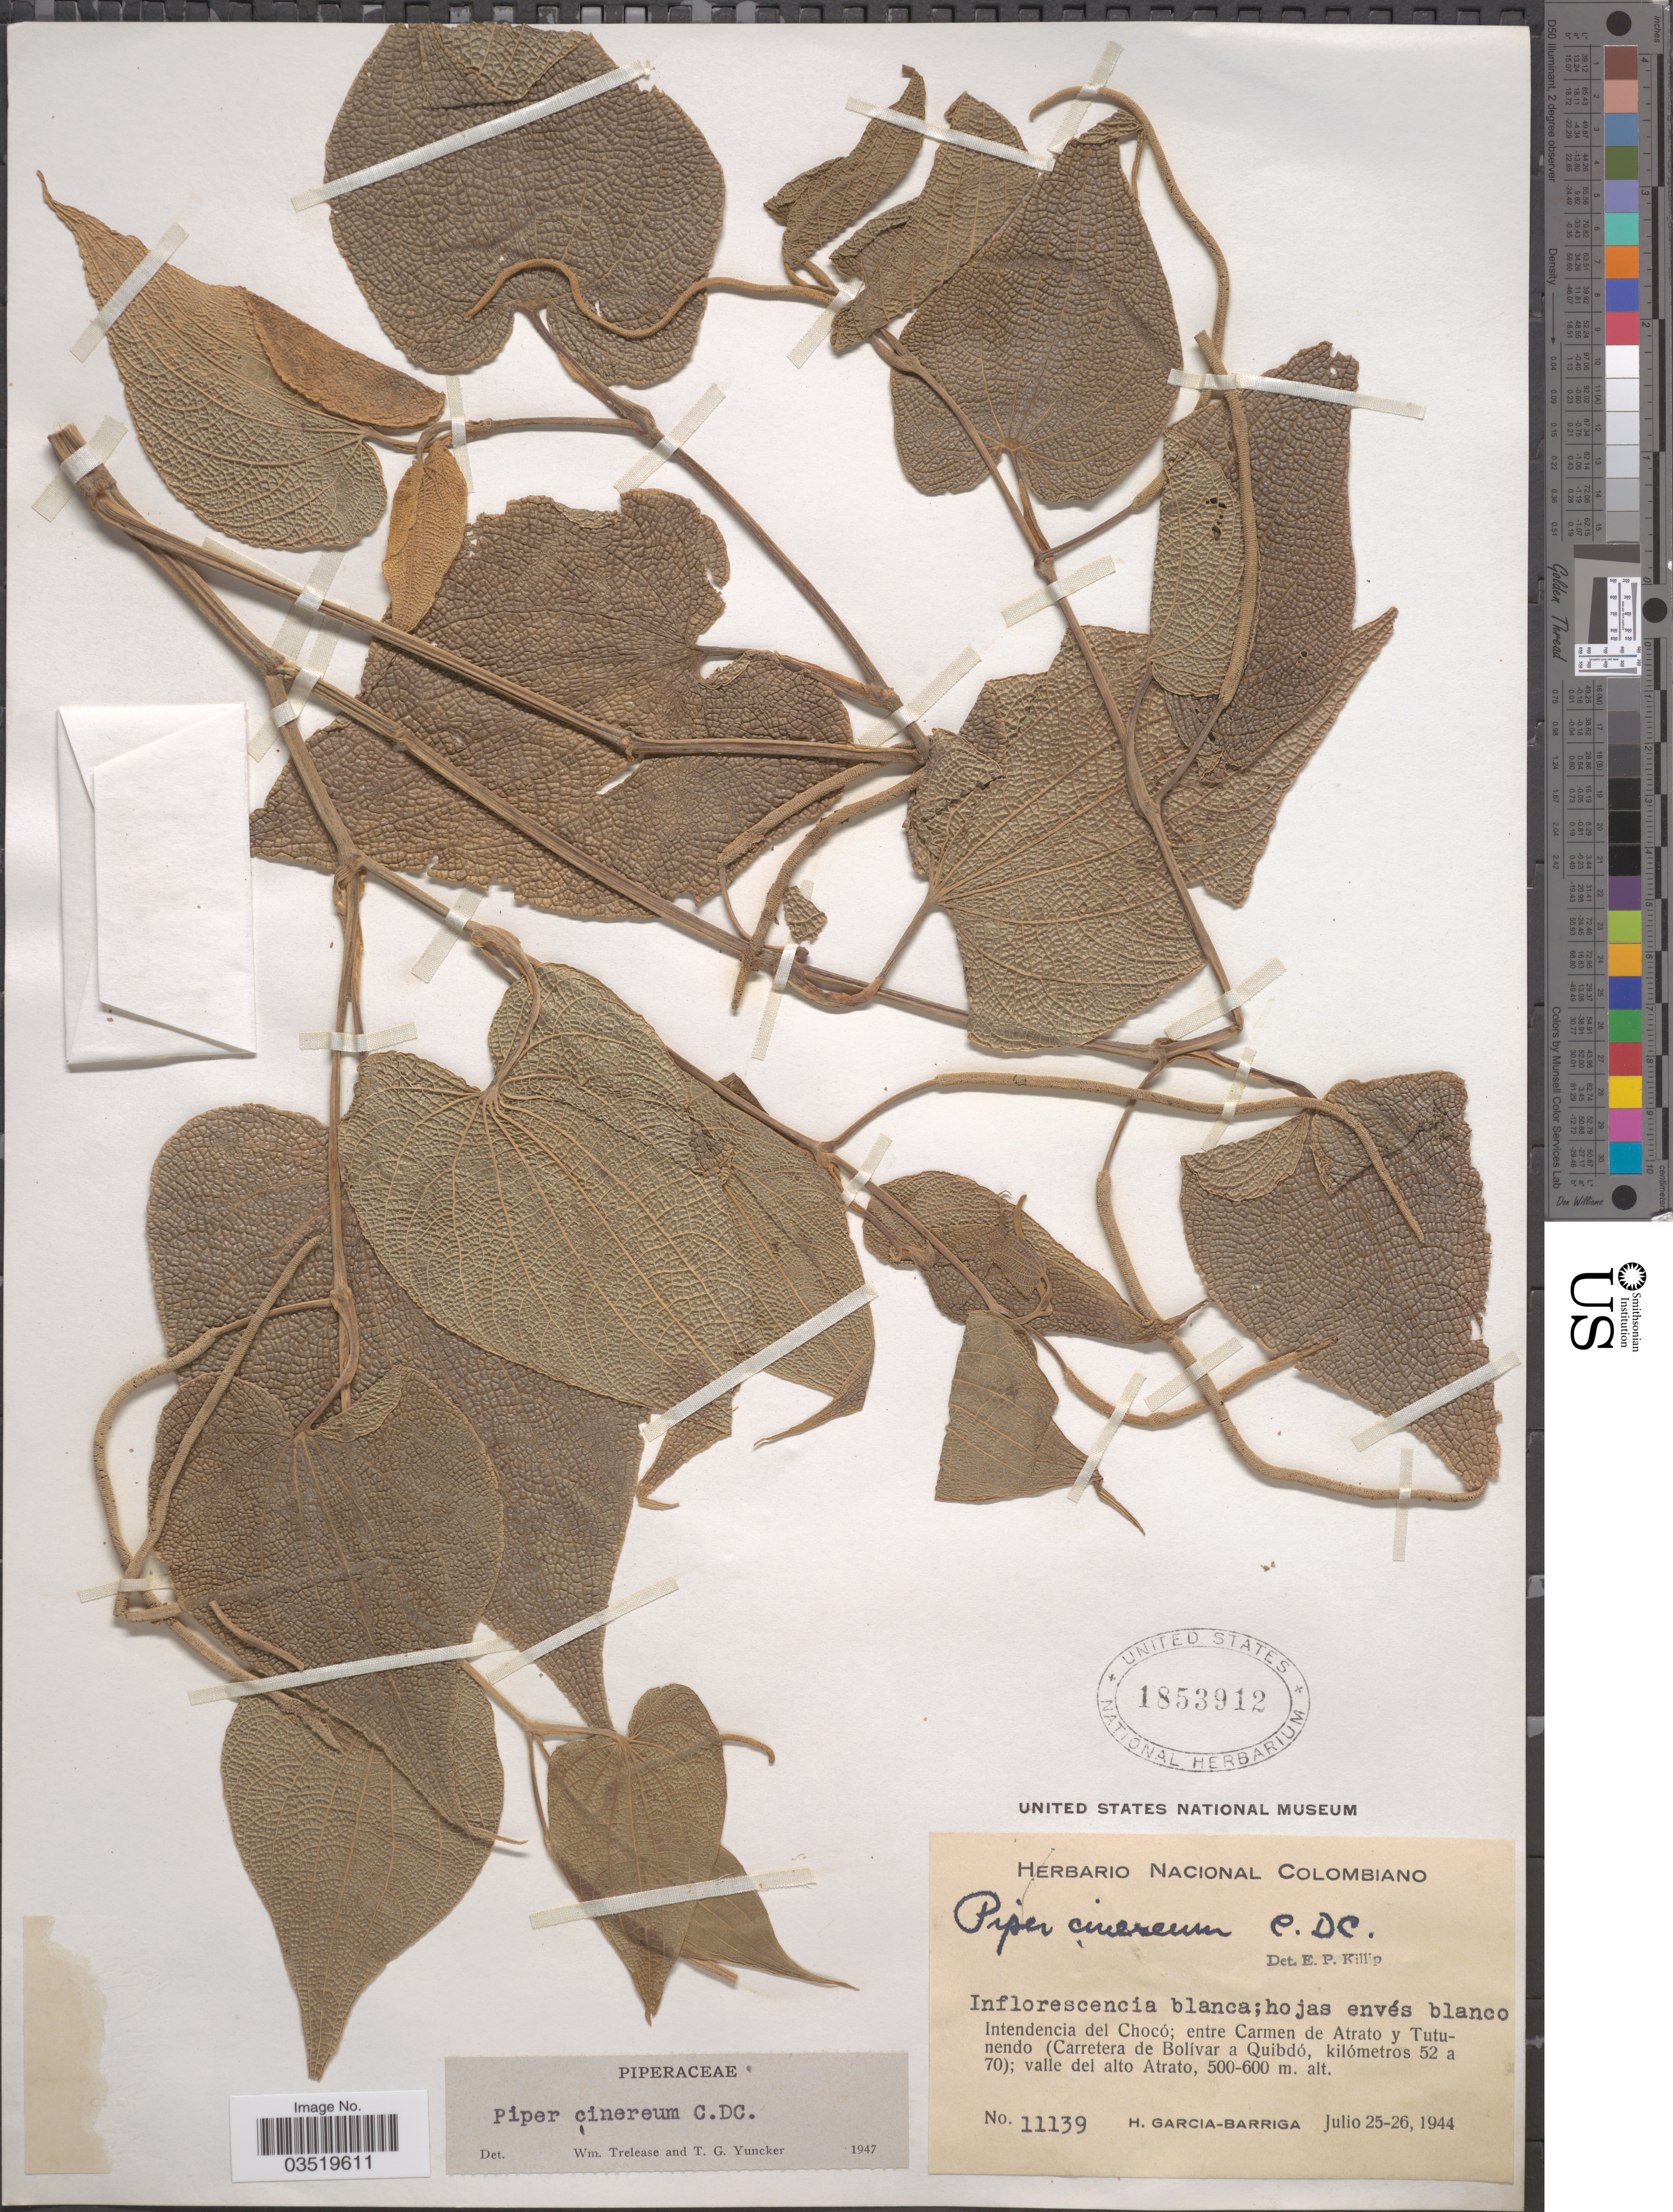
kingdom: Plantae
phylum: Tracheophyta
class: Magnoliopsida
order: Piperales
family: Piperaceae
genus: Piper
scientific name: Piper cinereum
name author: C. DC.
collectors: H. García Barriga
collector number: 11139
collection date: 1944-07-25/1944-07-26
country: Colombia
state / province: Chocó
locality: Intendencia del Chocó; entre Carmen de Atrato y Tutunendo (Carretera de Bolívar a Quibdó, kilómetros 52 a 70); valle del alto Atrato.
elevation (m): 500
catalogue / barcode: US 1853912